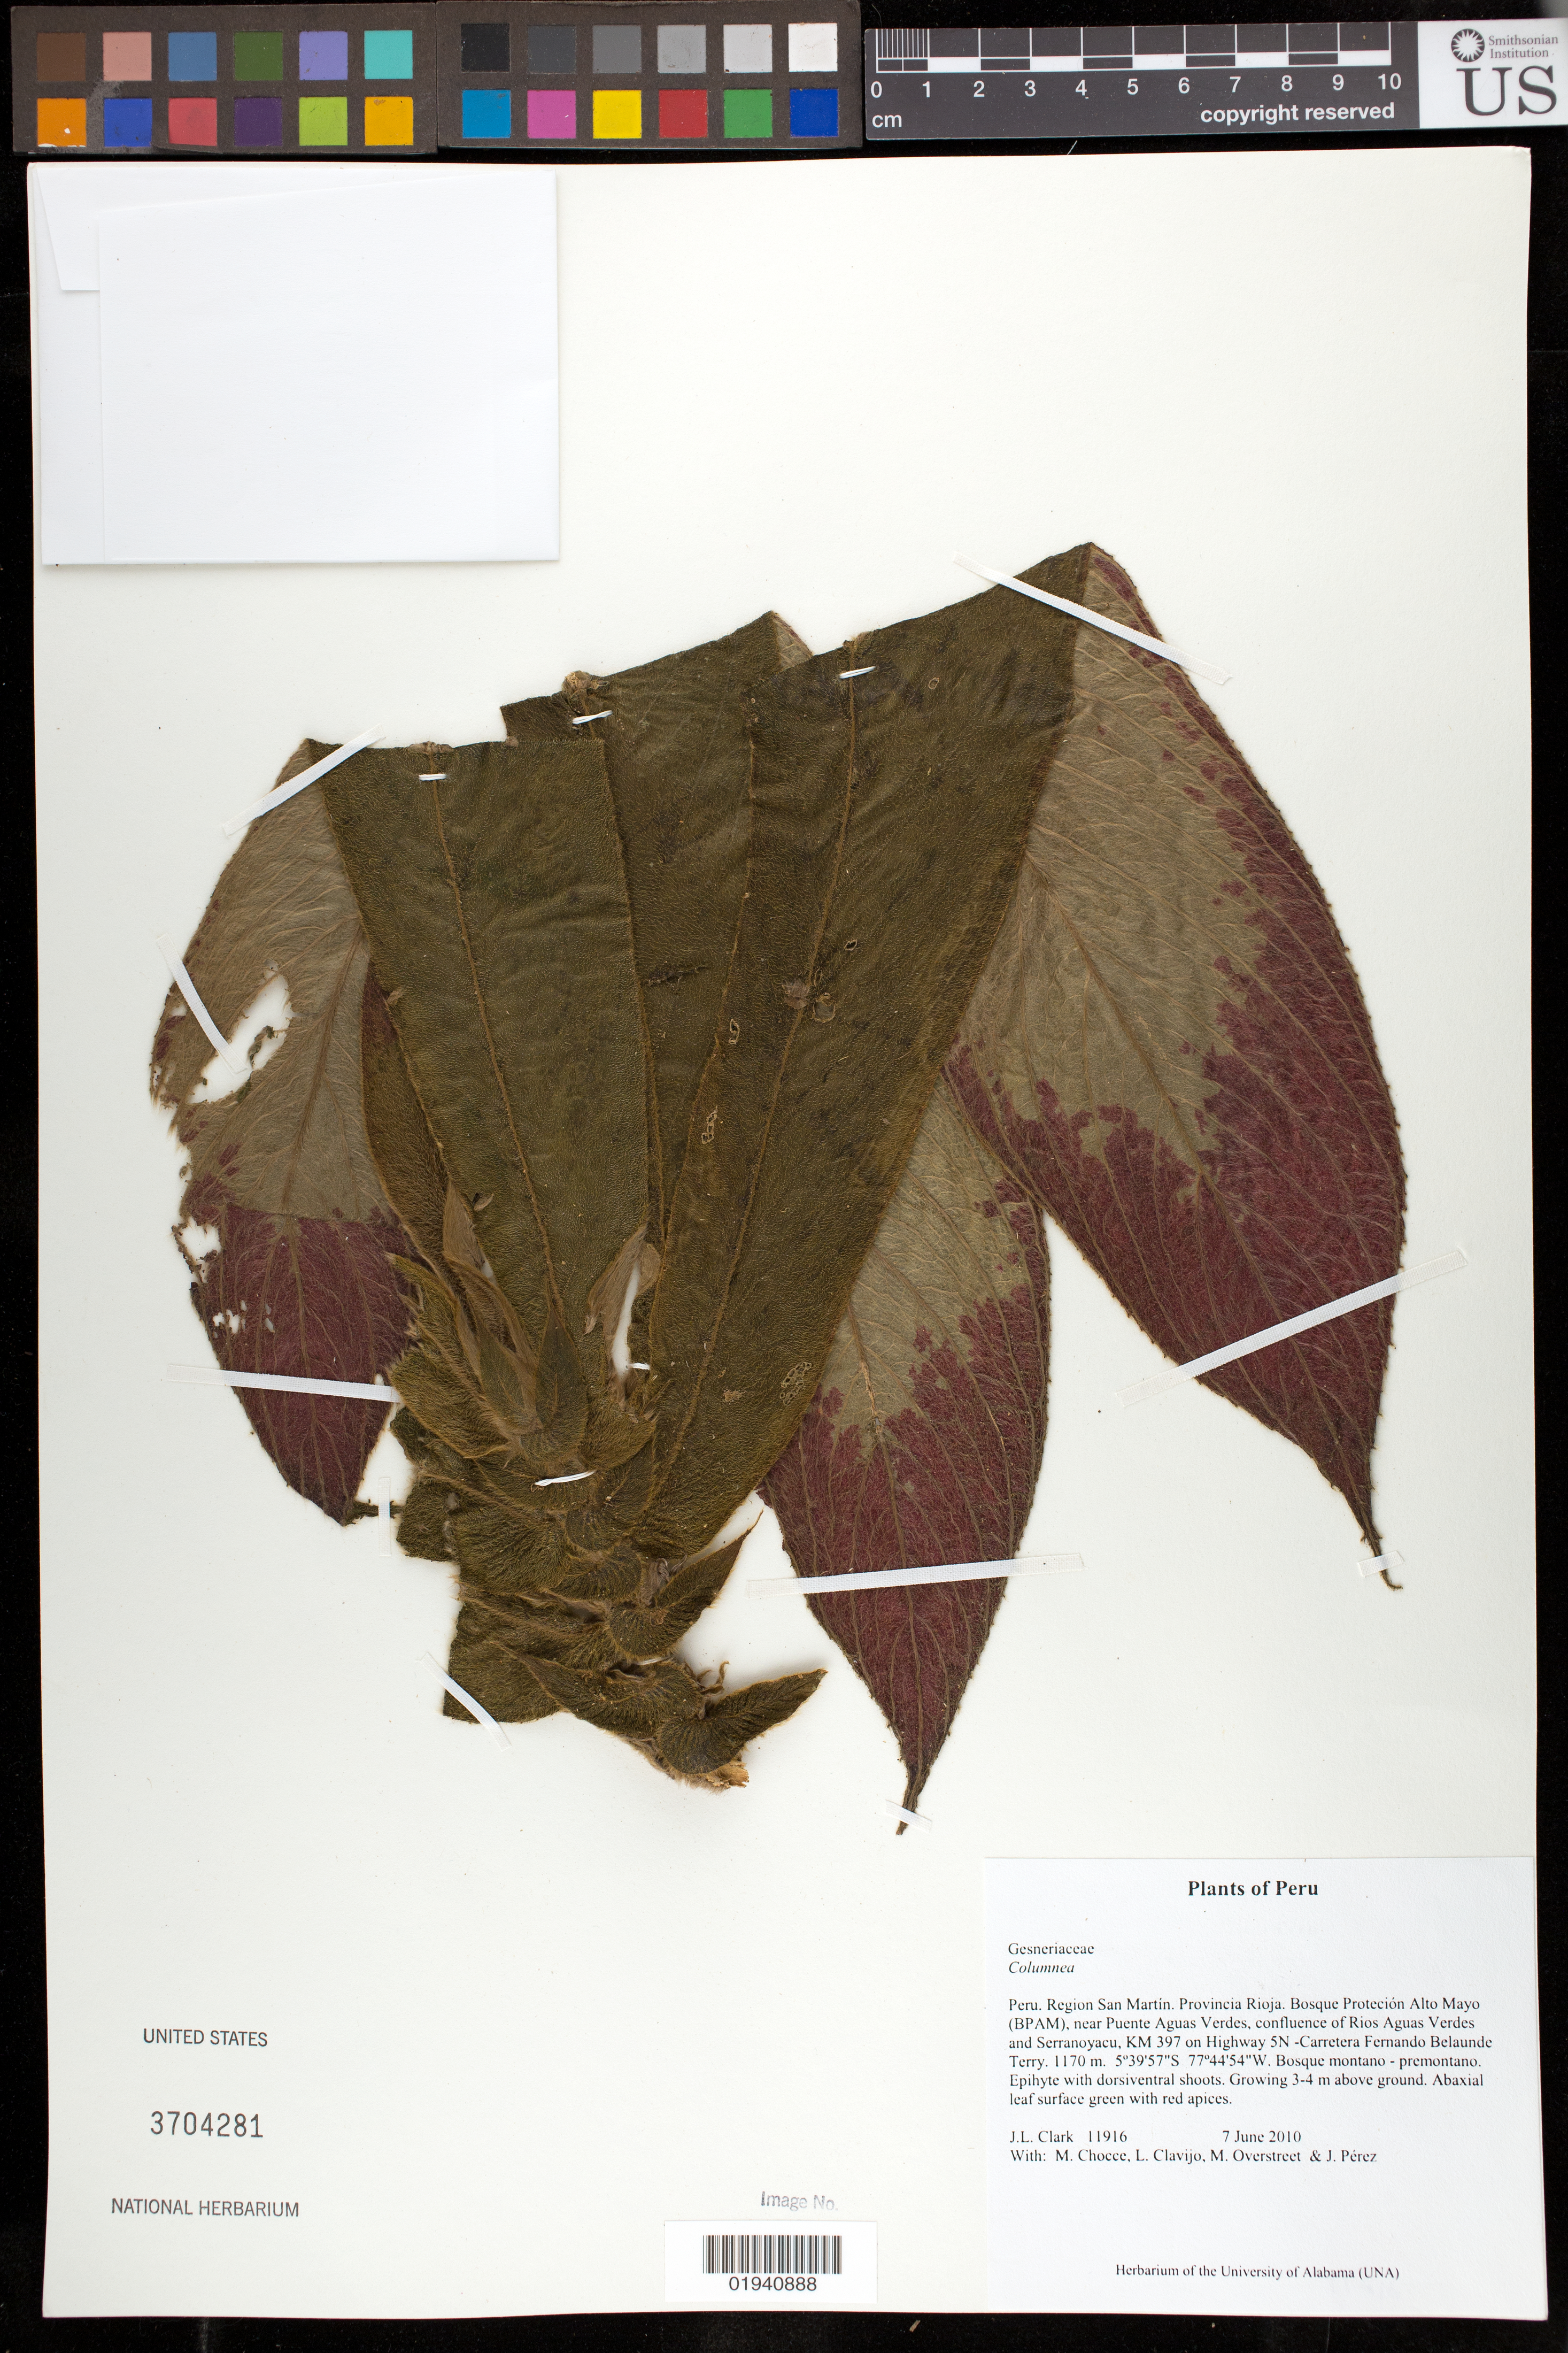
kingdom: Plantae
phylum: Tracheophyta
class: Magnoliopsida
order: Lamiales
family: Gesneriaceae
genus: Columnea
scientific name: Columnea sp.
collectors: J. L. Clark, M. Chocce, L. Clavijo, M. Overstreet & J. Perez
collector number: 11916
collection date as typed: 07 Jun 2010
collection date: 2010-06-07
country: Peru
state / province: San Martín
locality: Provincia Rioja. Bosque Protecion Alto Mayo (BPAM), near Puente Aguas Verdes, confluence of Rios Aguas Verdes and Serranoyacu, KM 397 on Highway 5N-Carretera Fernando Belaunde Terry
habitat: Bosque montano- premontano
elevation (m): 1170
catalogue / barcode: US 3704281